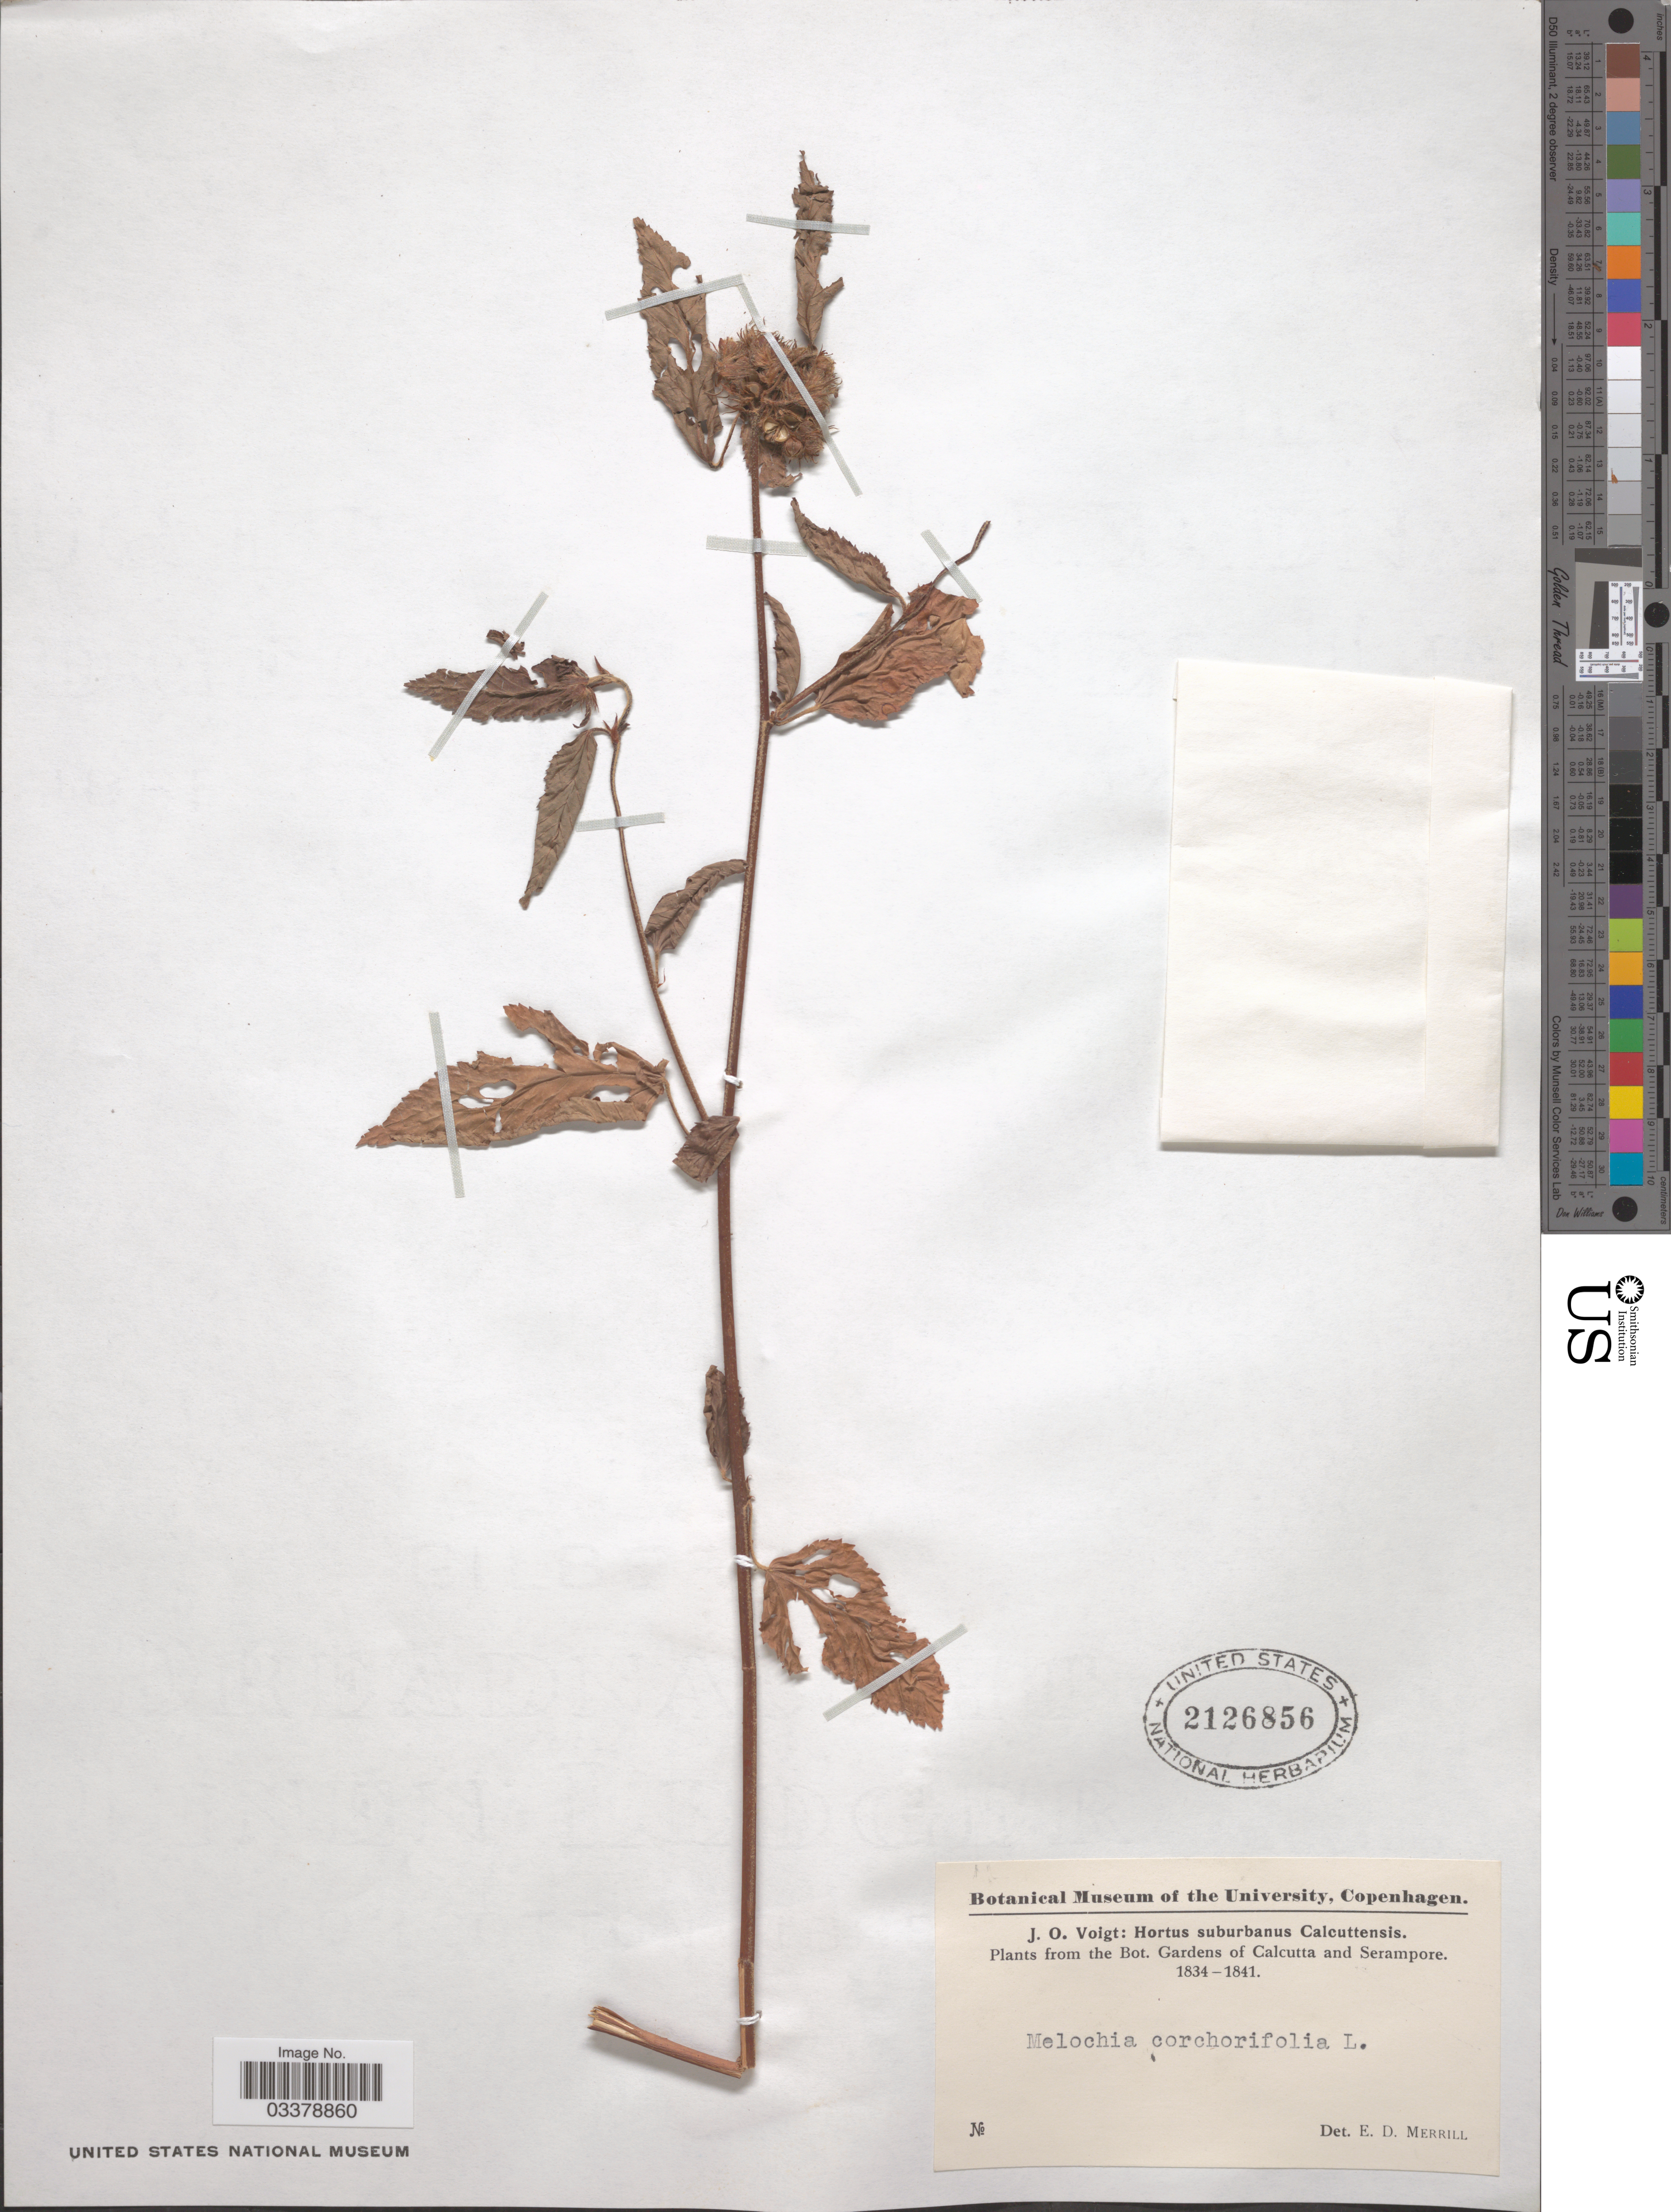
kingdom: Plantae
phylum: Tracheophyta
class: Magnoliopsida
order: Malvales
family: Malvaceae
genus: Melochia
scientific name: Melochia corchorifolia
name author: L.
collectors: J. O. Voigt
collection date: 1834/1841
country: India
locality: Hortus suburbanus Calcuttensis. [unsure placement] The Bot. Gardens of Calcutta and Serampore.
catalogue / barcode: US 2126856